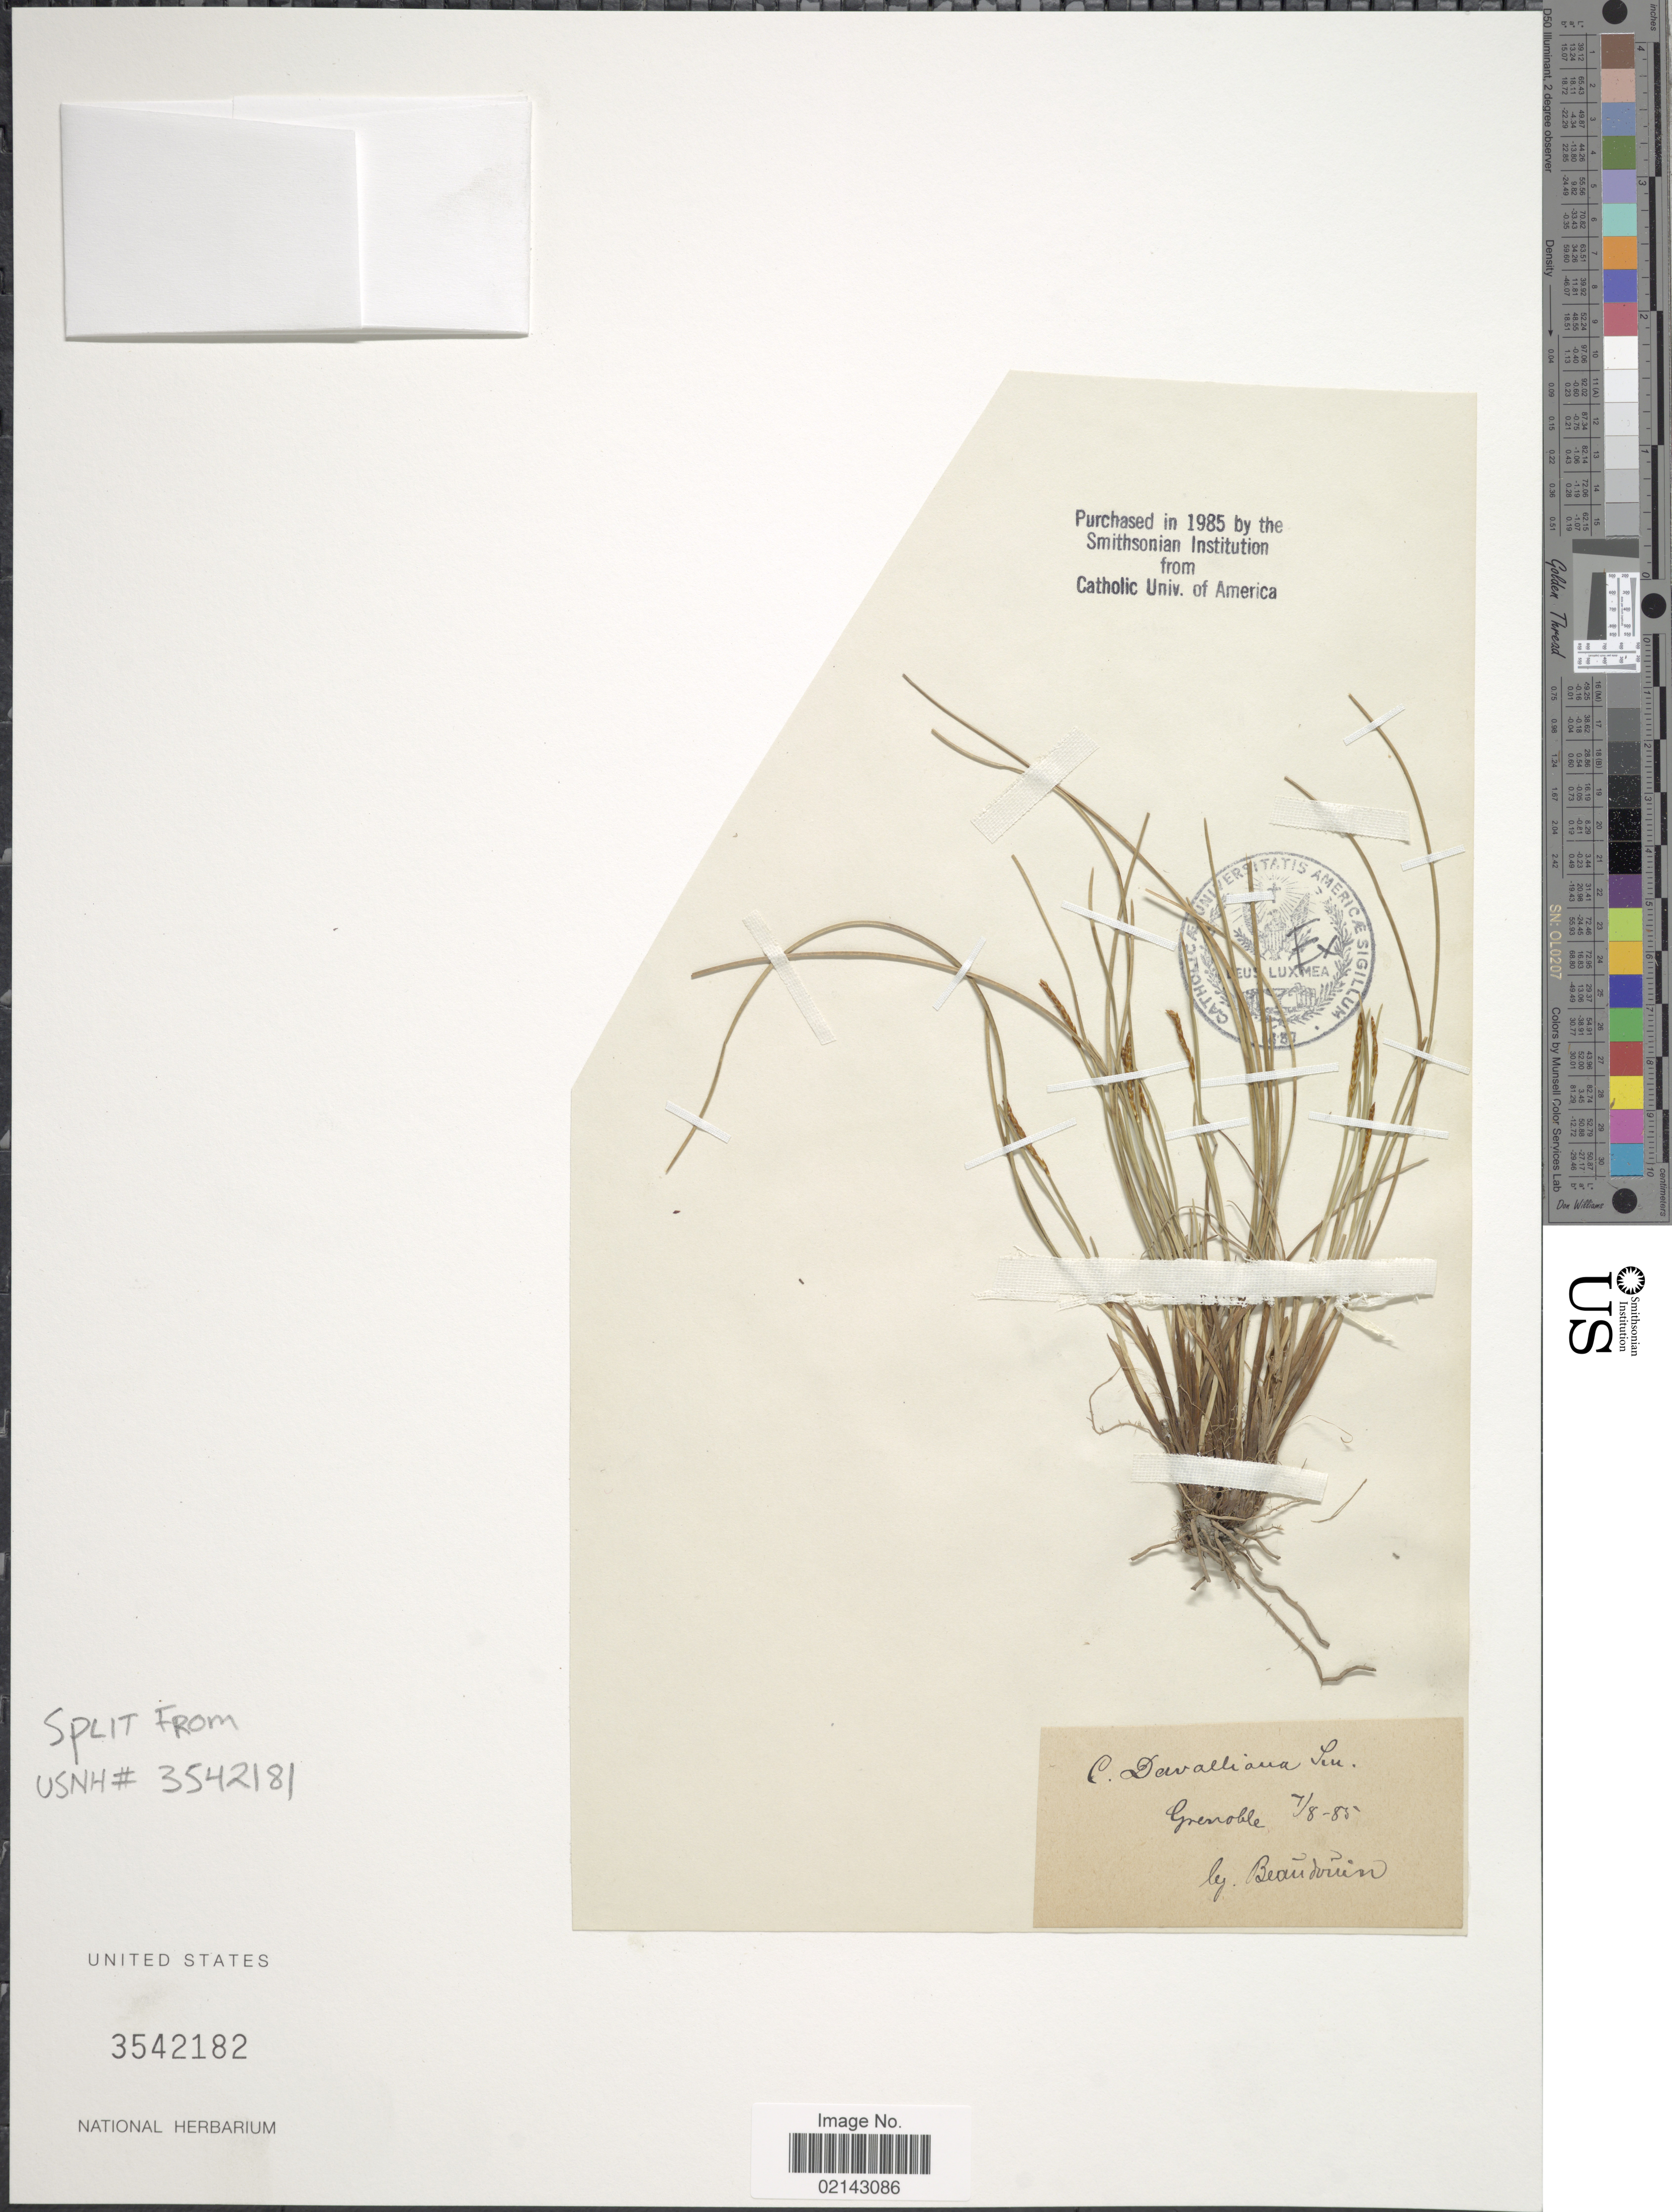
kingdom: Plantae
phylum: Tracheophyta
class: Liliopsida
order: Poales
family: Cyperaceae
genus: Carex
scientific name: Carex davalliana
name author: Sm.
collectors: Beaudouin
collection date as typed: Transcribed d/m/y: 7/8/85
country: France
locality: Grenoble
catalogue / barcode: US 3542182